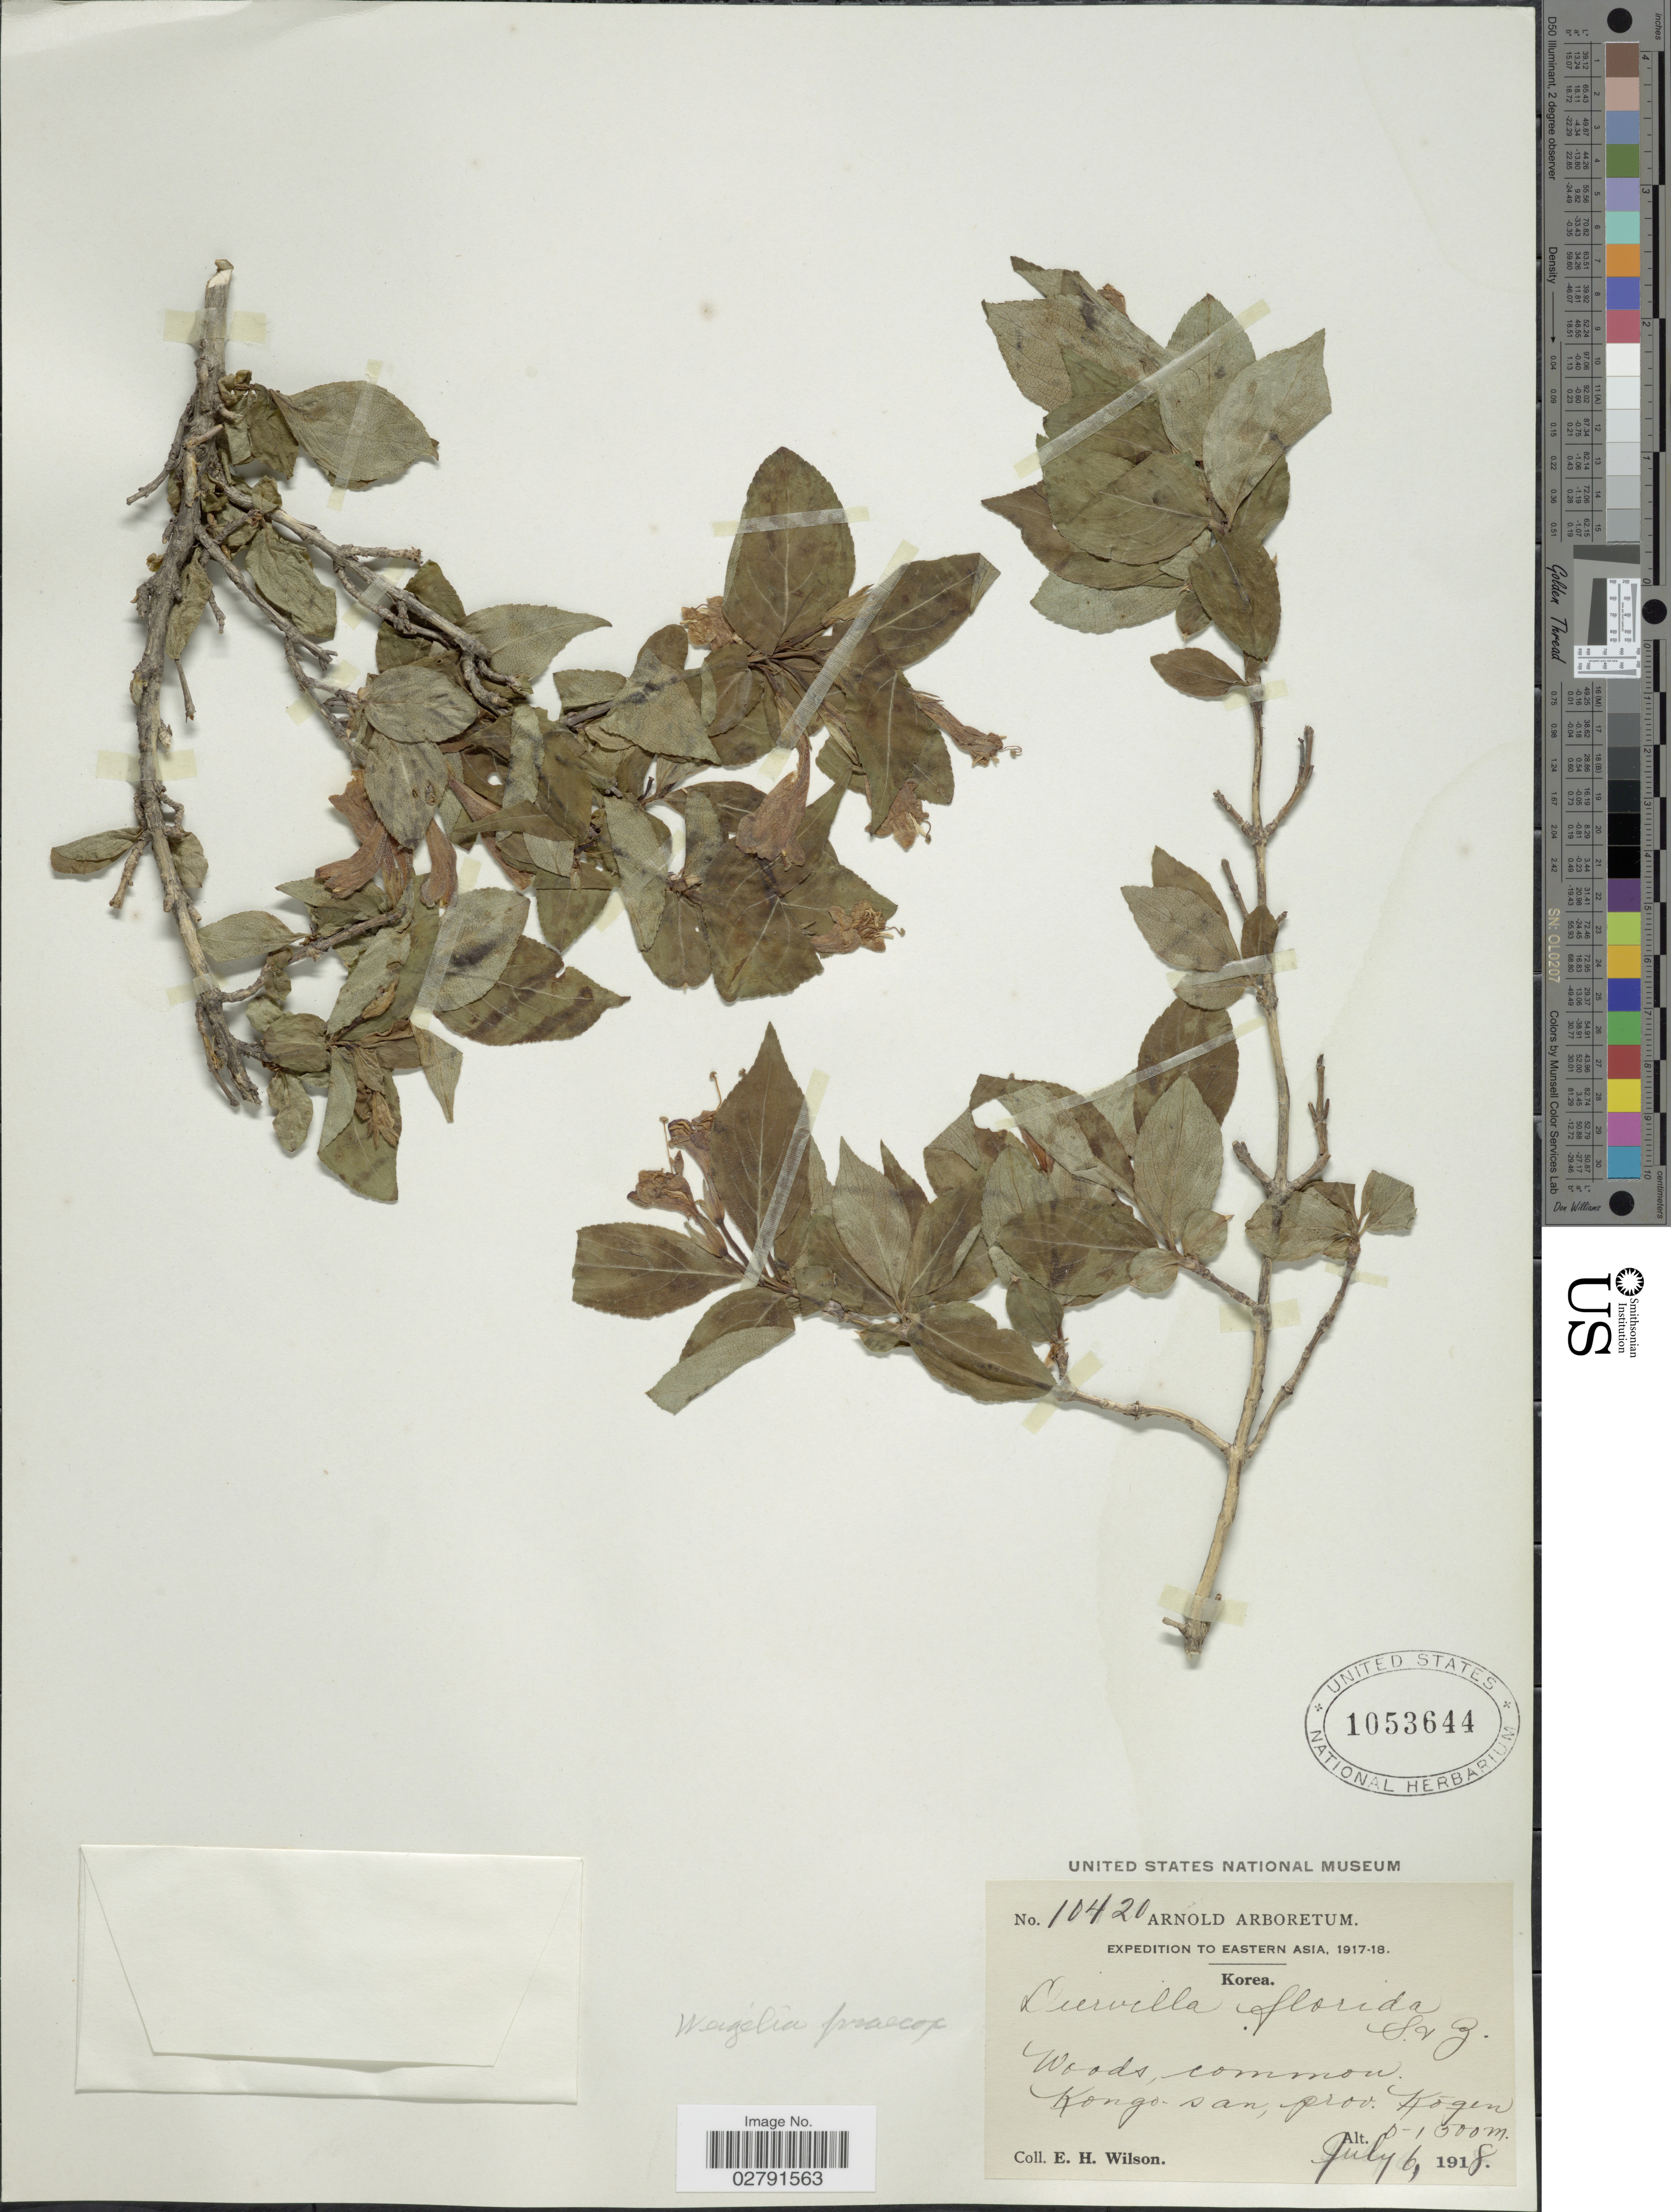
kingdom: Plantae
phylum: Tracheophyta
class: Magnoliopsida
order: Dipsacales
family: Caprifoliaceae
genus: Diervilla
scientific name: Diervilla praecox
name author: Lemoine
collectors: E. Wilson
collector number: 10420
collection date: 1918-07-06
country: North Korea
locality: Kongo-san, prov. Kogen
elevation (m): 0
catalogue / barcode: US 1053644